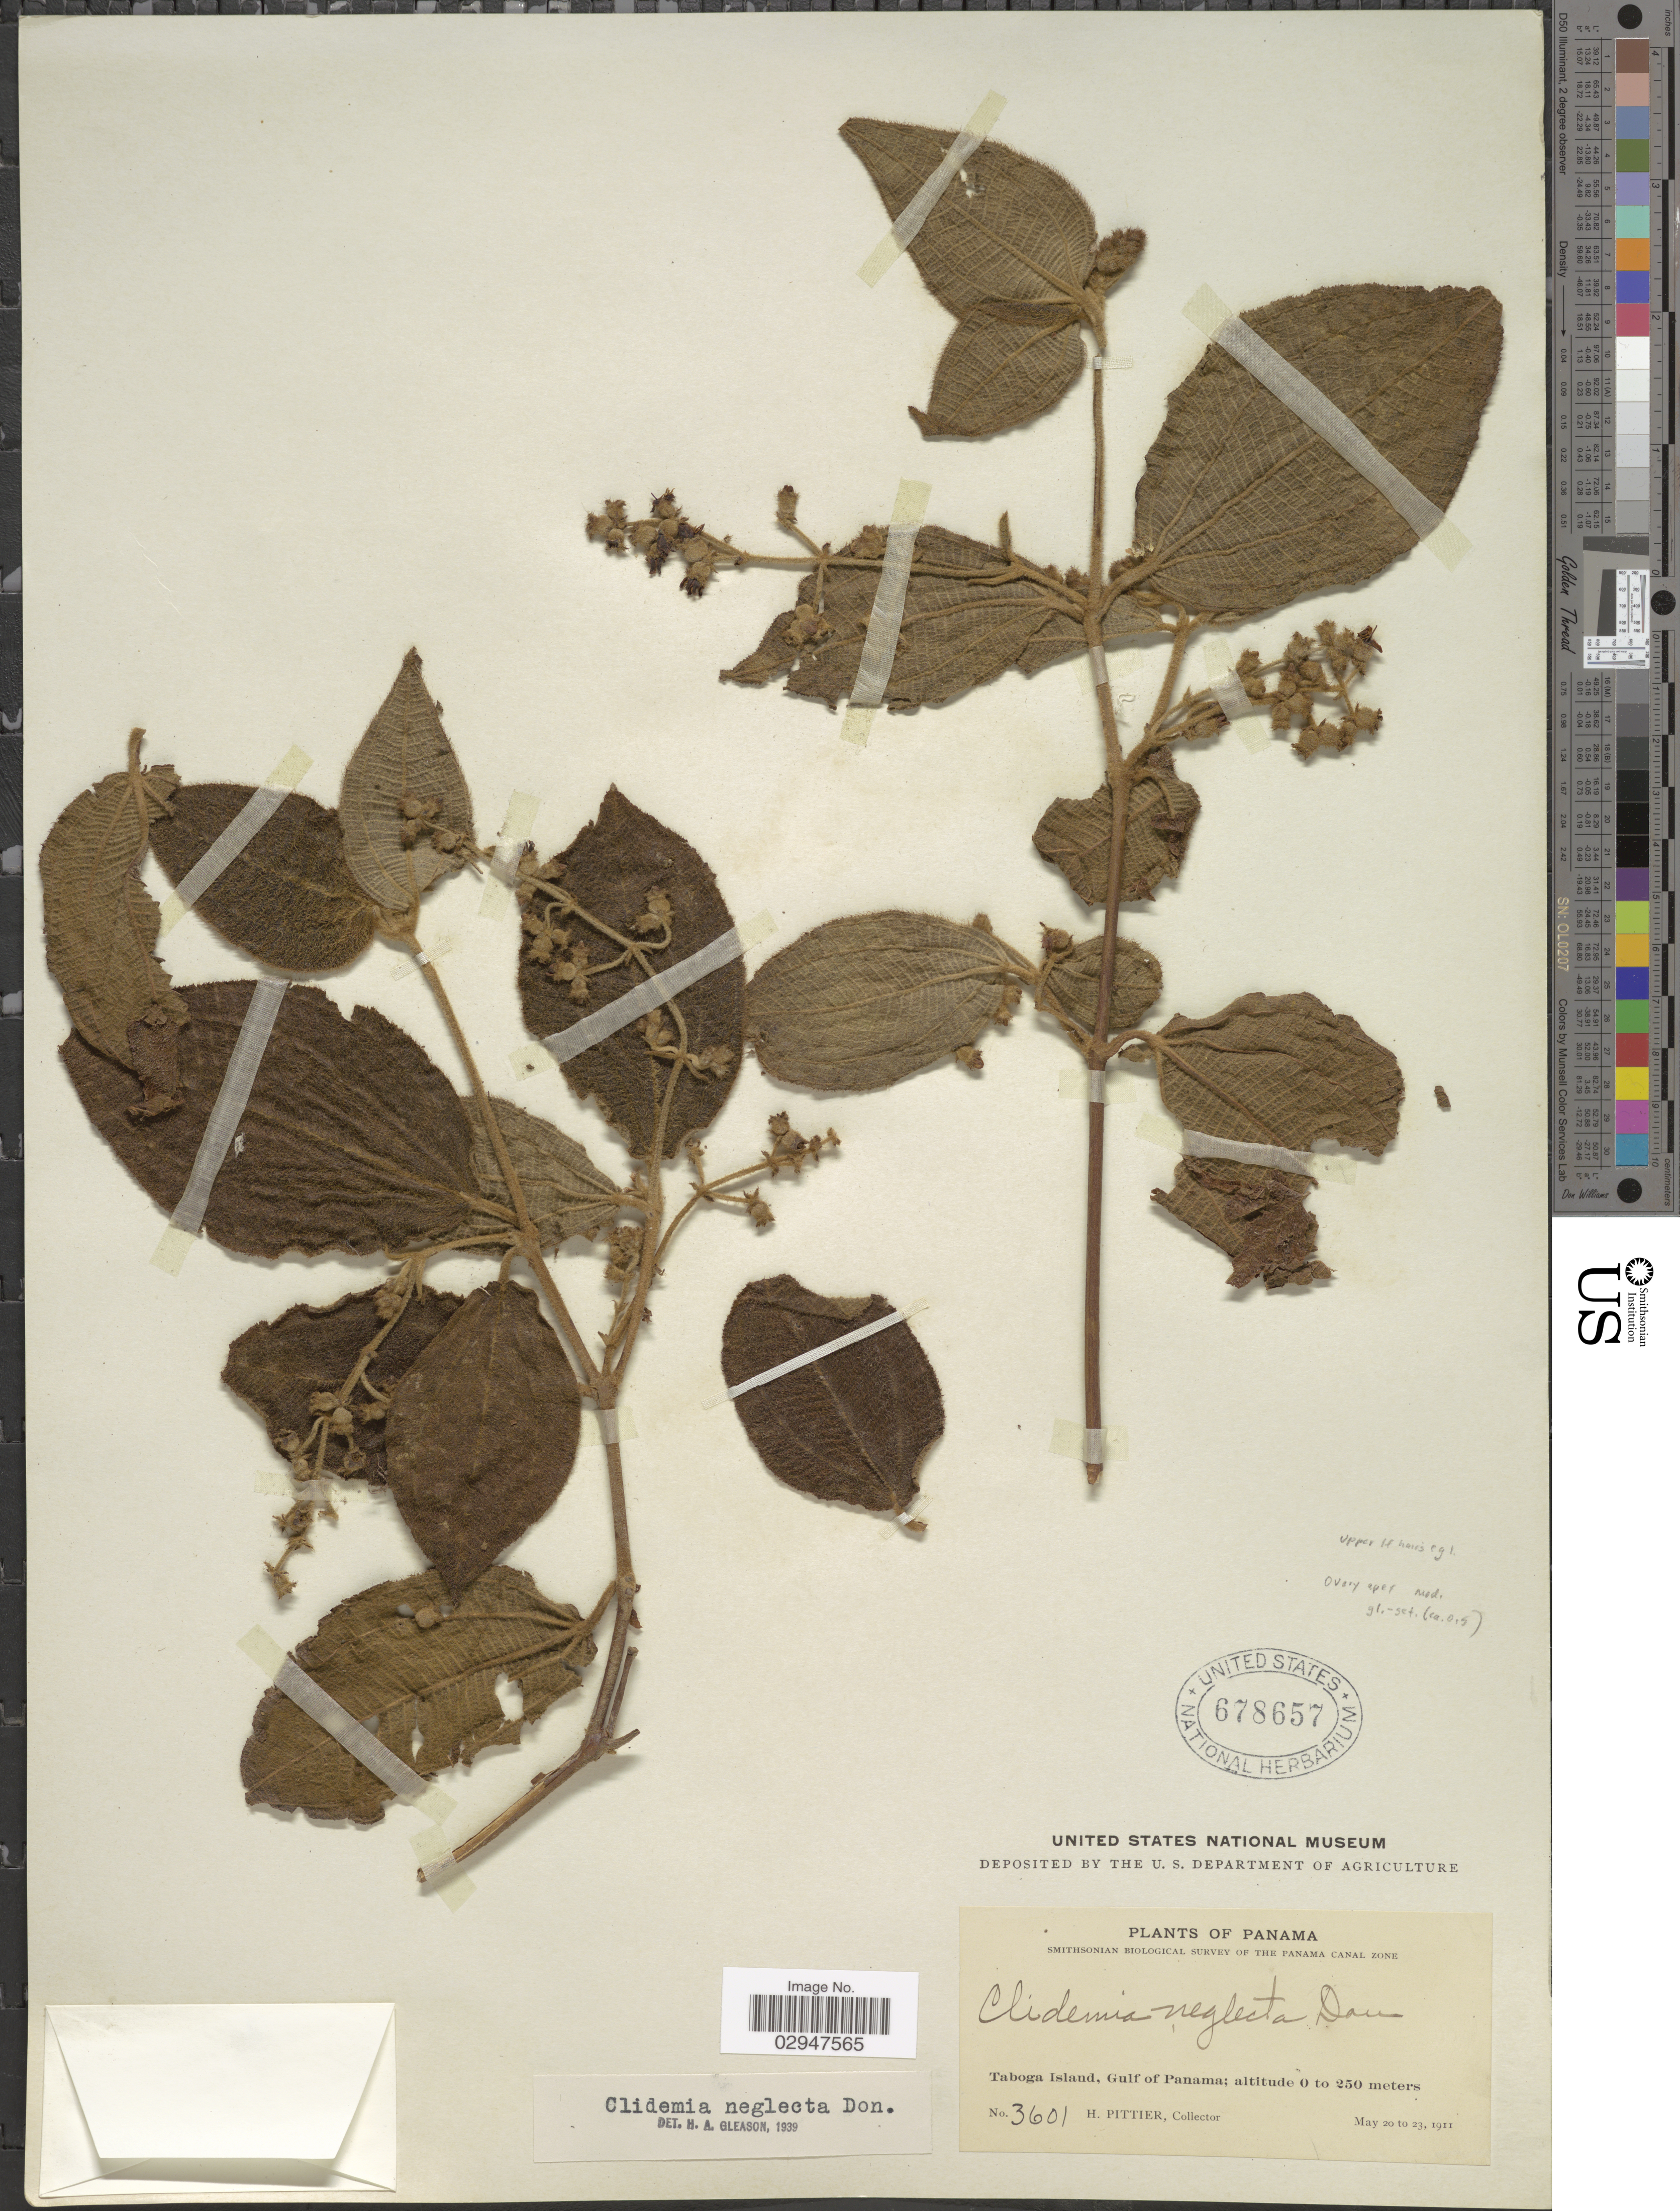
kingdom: Plantae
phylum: Tracheophyta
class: Magnoliopsida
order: Myrtales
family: Melastomataceae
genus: Clidemia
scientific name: Clidemia capitellata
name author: (Bonpl.) D. Don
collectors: H. F. Pittier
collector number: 3601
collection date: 1911-05-20/1911-05-23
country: Panama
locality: Taboga Island, Gulf of Panama.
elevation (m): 0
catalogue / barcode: US 678657